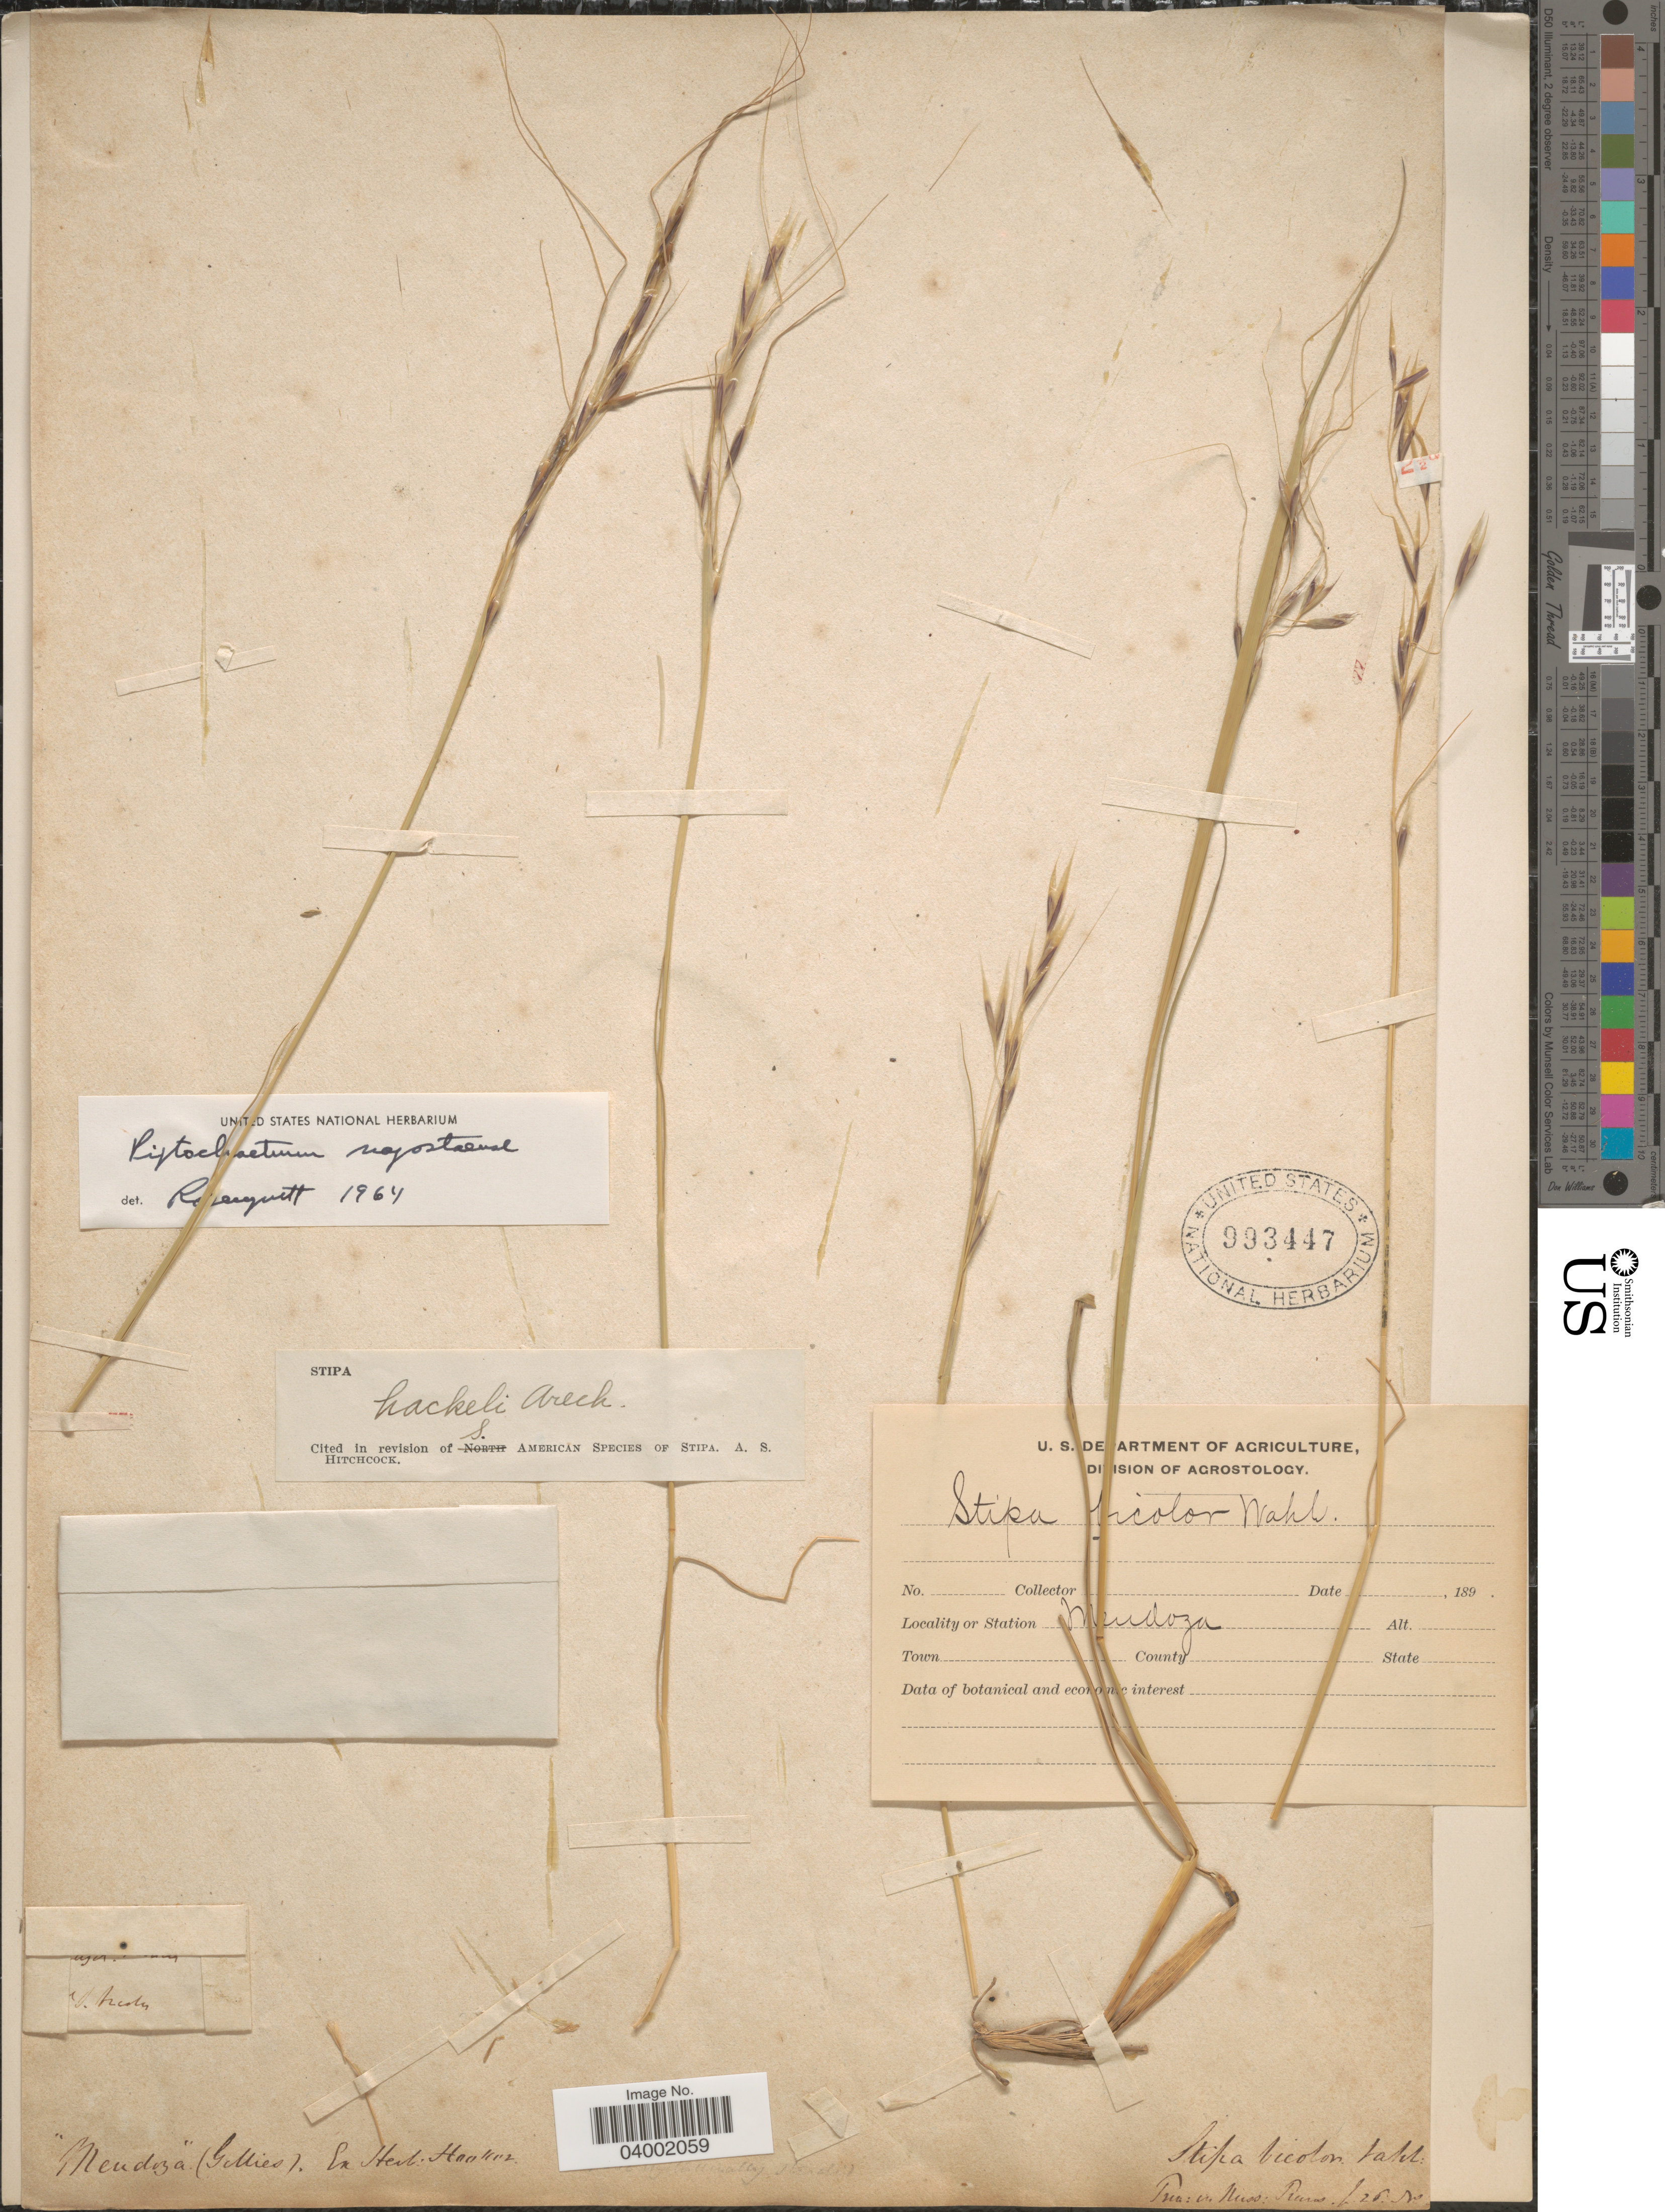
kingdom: Plantae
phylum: Tracheophyta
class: Liliopsida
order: Poales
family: Poaceae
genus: Piptochaetium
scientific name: Piptochaetium napostaense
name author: (Speg.) Hack.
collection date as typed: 189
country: Argentina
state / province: Mendoza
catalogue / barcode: US 993447